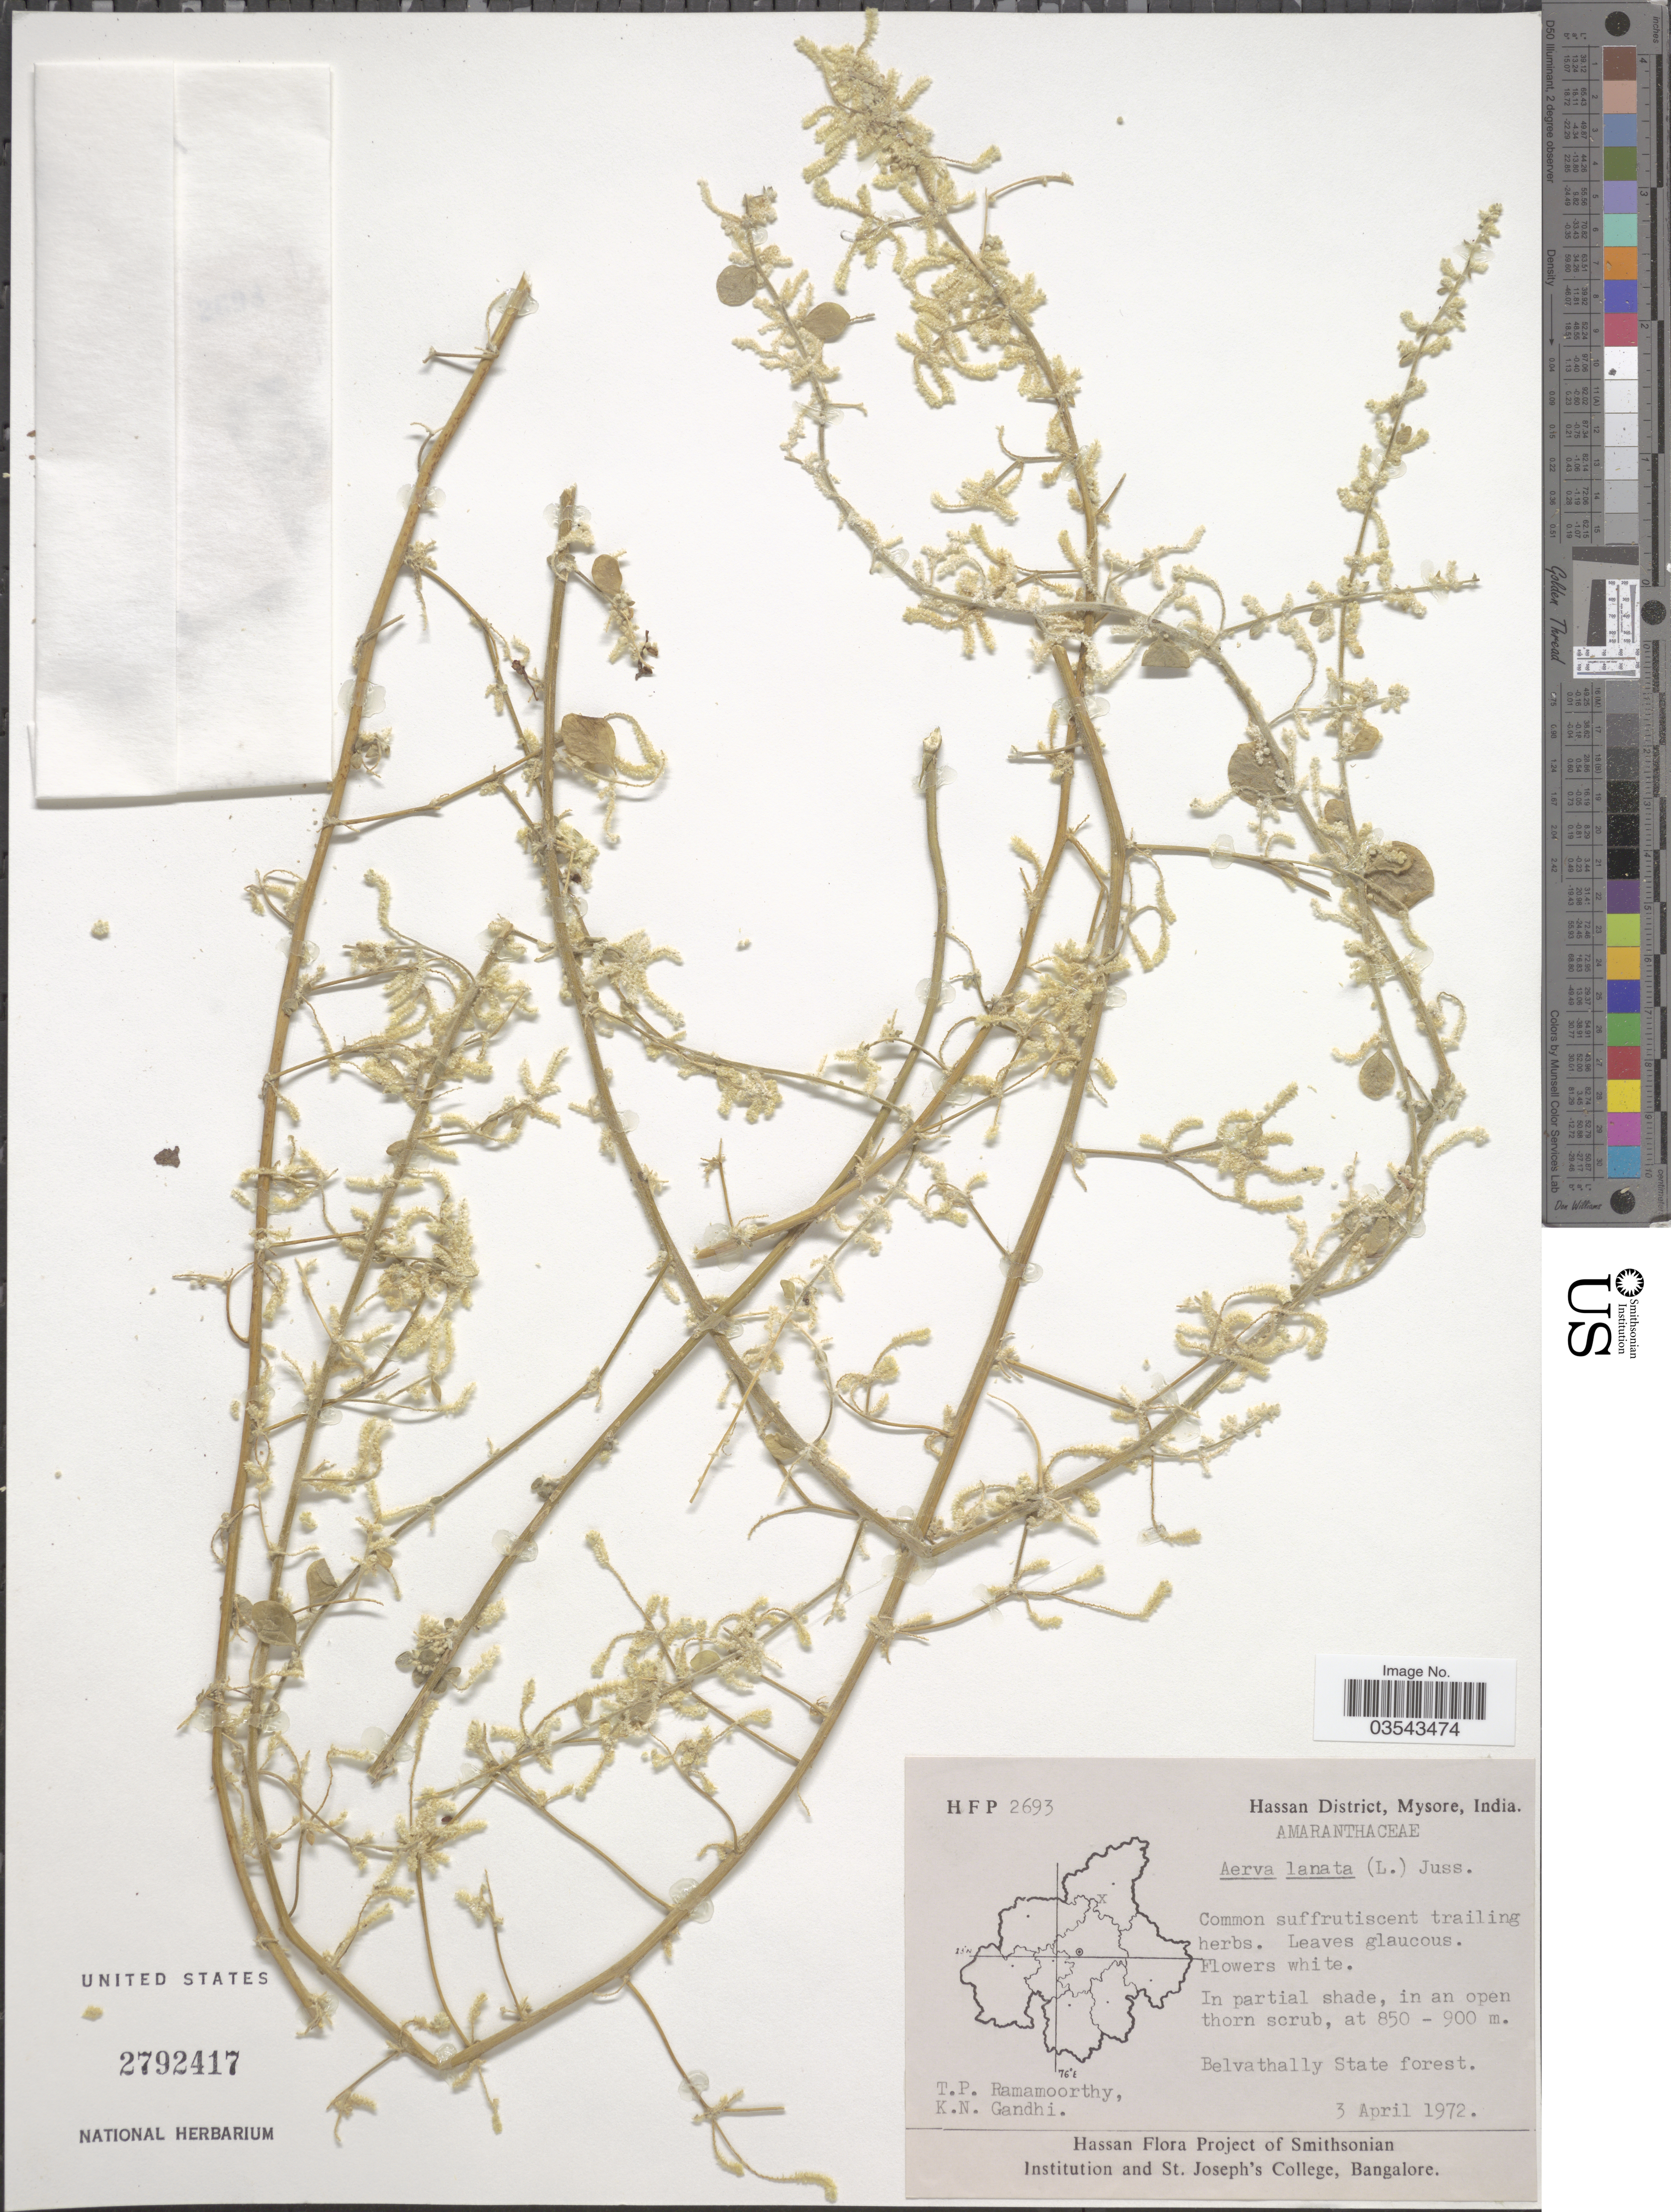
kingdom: Plantae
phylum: Tracheophyta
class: Magnoliopsida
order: Caryophyllales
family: Amaranthaceae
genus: Ouret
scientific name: Ouret lanata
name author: (L.) Kuntze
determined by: U.S. National Herbarium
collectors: T. P. Ramamoorthy & K. N. Gandhi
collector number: HFP2693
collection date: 1972-04-03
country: India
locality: Hassan District, Mysore. Belvathally State forest.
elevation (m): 850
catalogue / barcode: US 2792417